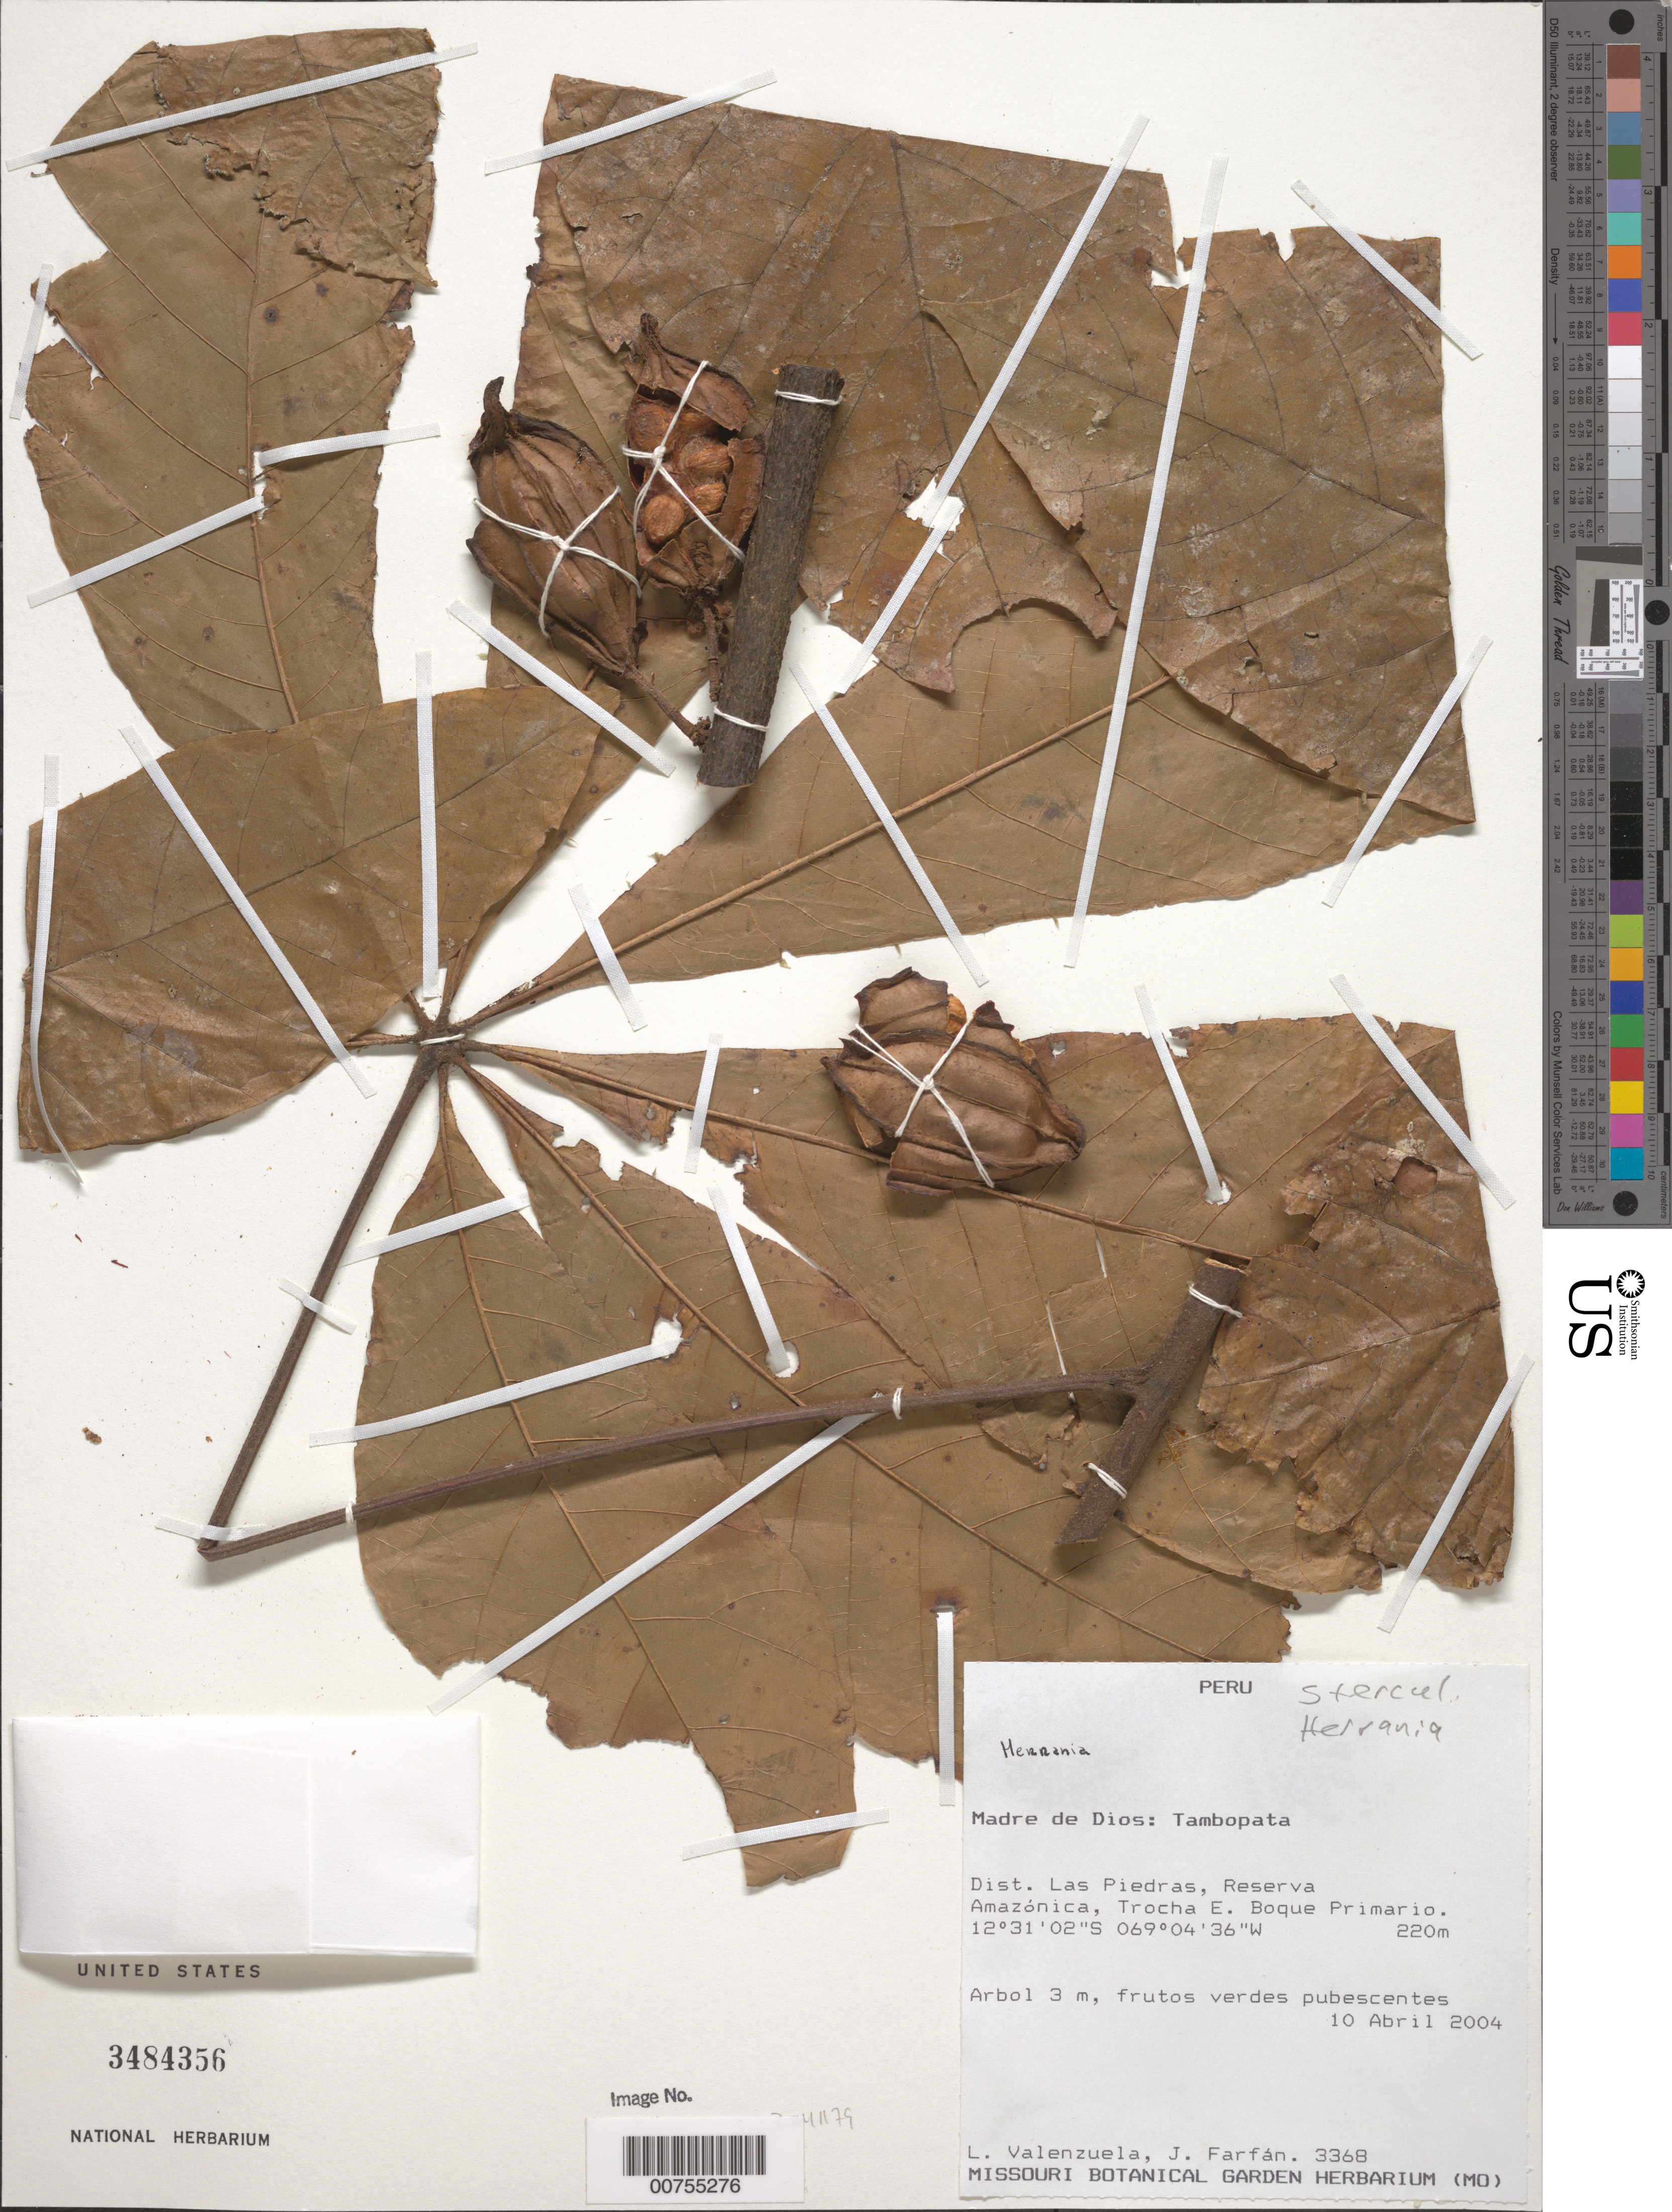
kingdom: Plantae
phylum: Tracheophyta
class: Magnoliopsida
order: Malvales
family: Malvaceae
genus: Herrania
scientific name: Herrania sp.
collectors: L. Valenzuela & J. Farfán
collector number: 3368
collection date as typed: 10 Apr 2004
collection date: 2004-04-10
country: Peru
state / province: Madre de Dios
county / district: Tambopata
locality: Dist. Las Piedras, reserva Amazónica, Trocha E.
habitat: Bosque primario.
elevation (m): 220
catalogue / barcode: US 3484356